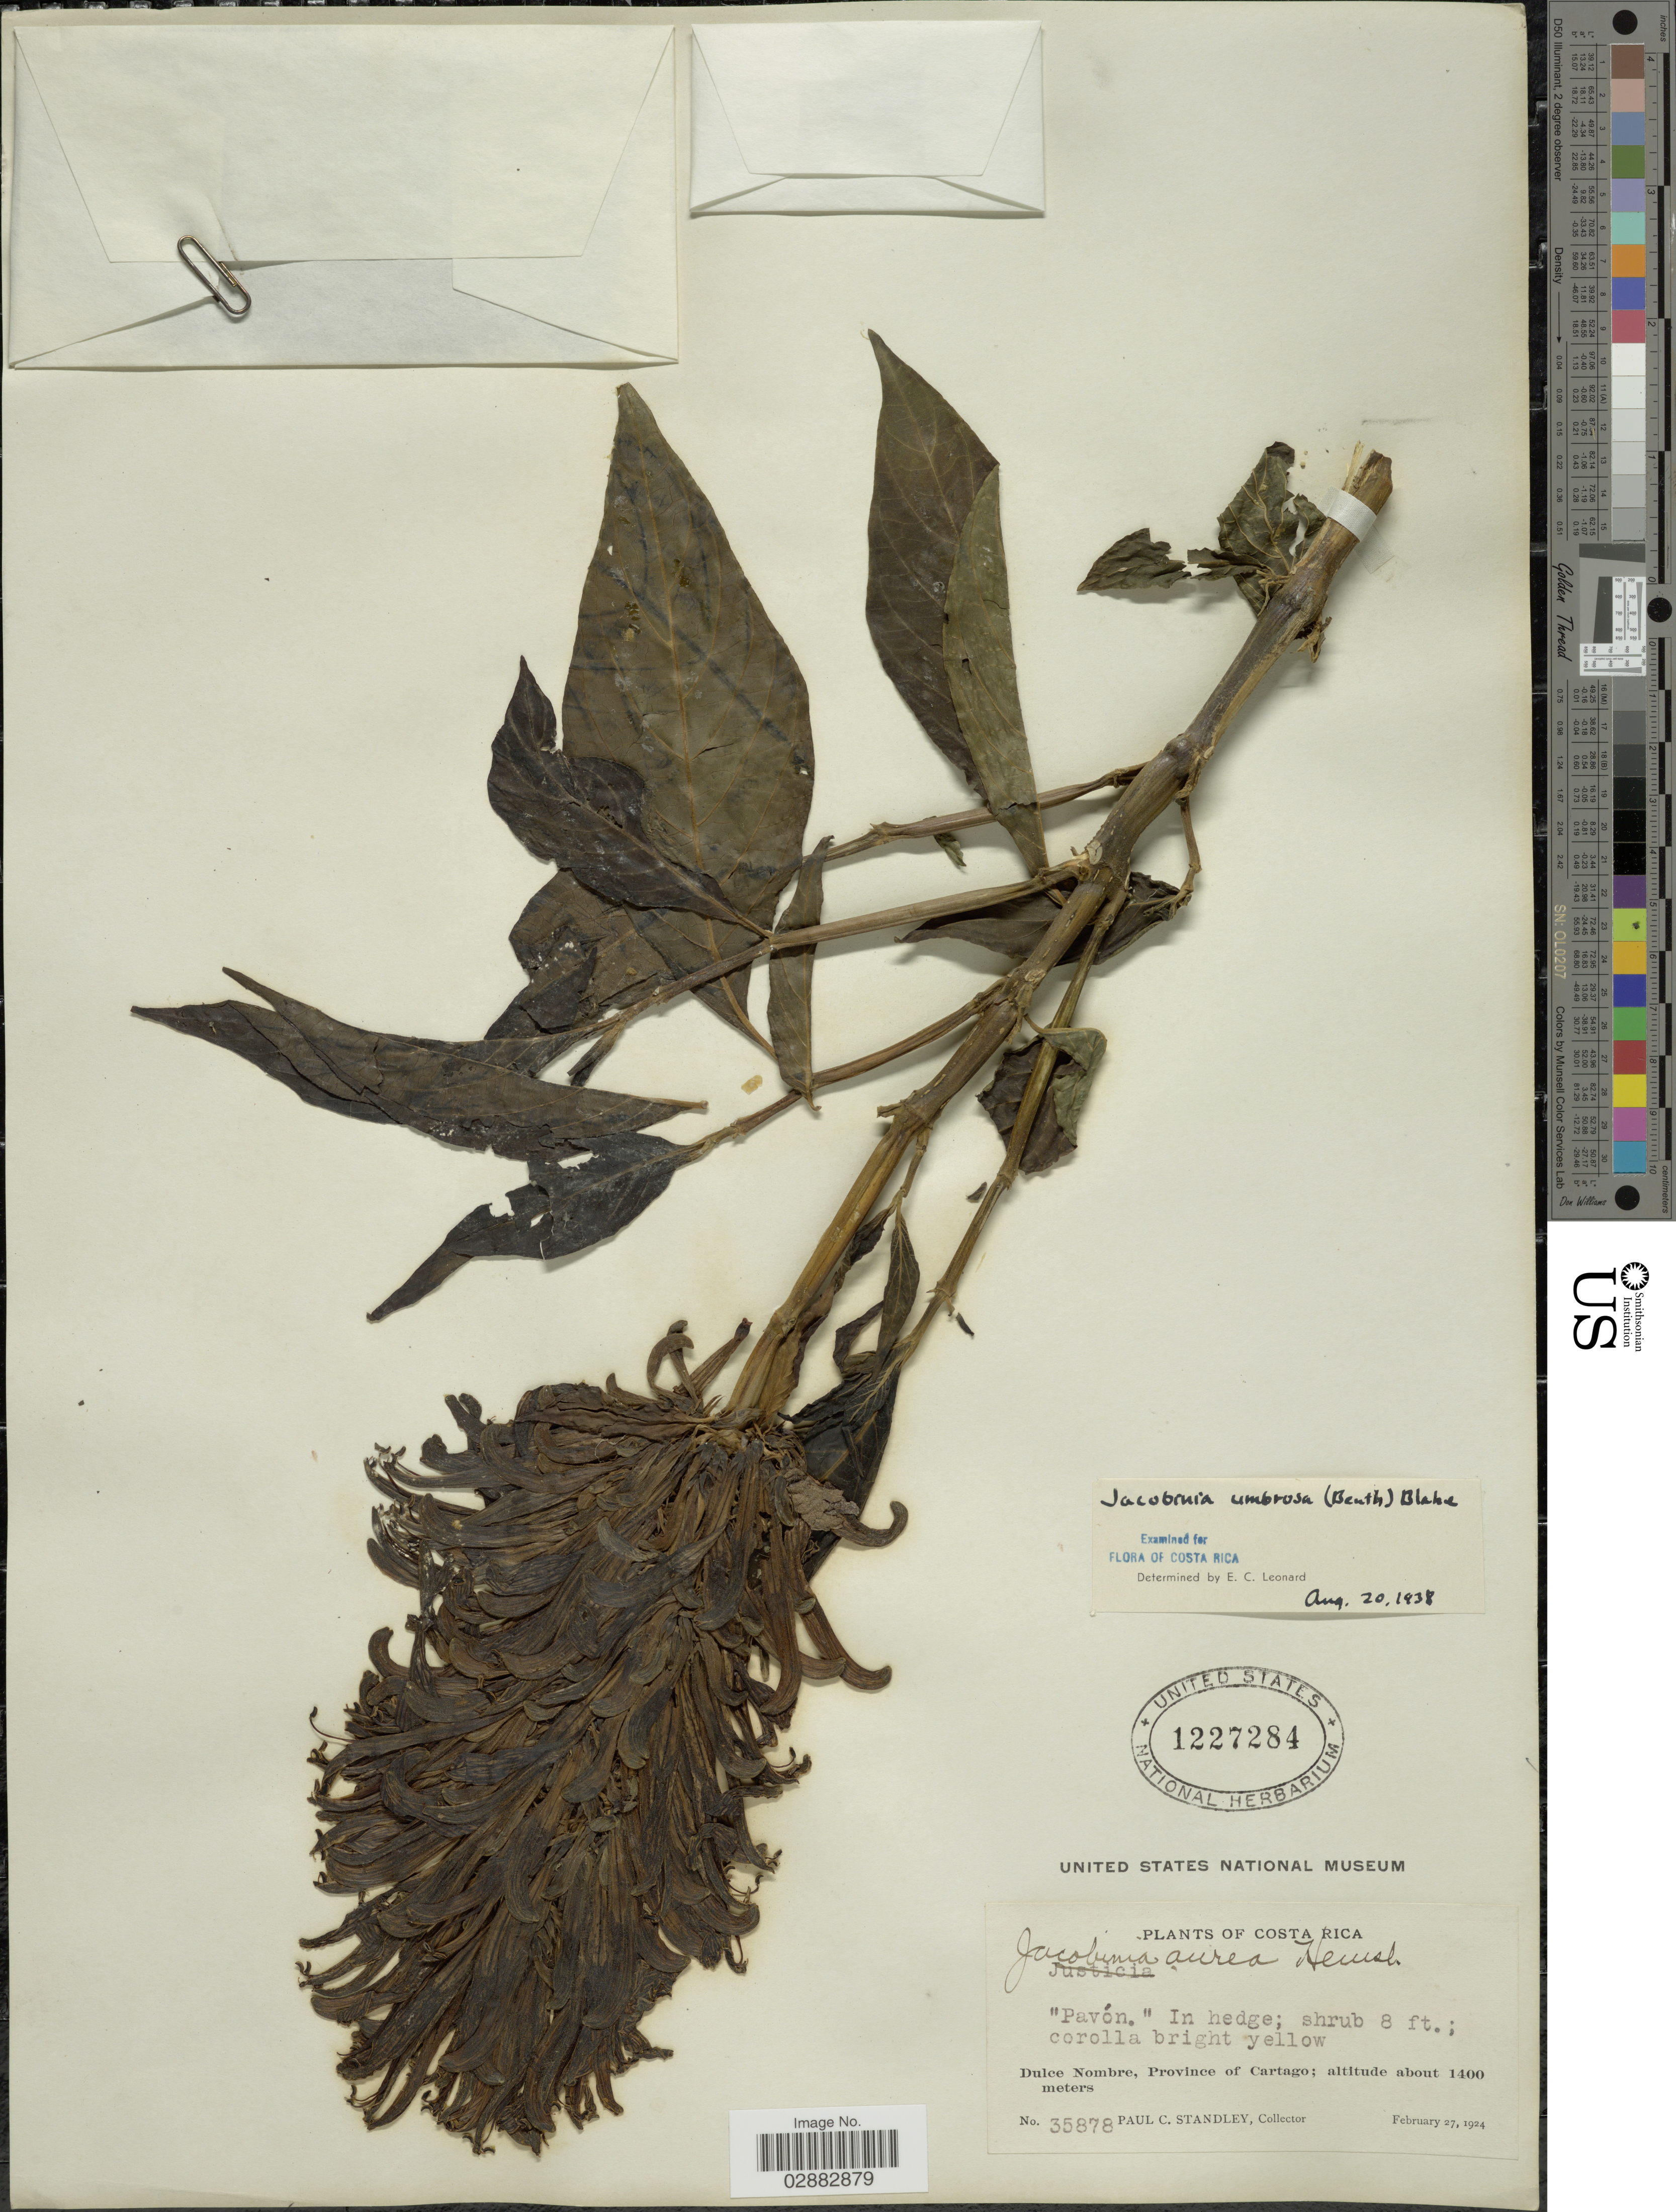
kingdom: Plantae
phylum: Tracheophyta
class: Magnoliopsida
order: Lamiales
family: Acanthaceae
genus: Jacobinia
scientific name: Jacobinia umbrosa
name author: (Benth.) S.F. Blake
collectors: P. C. Standley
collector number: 35878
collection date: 1924-02-27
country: Costa Rica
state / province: Cartago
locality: Dulce Nombre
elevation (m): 1400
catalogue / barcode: US 1227284